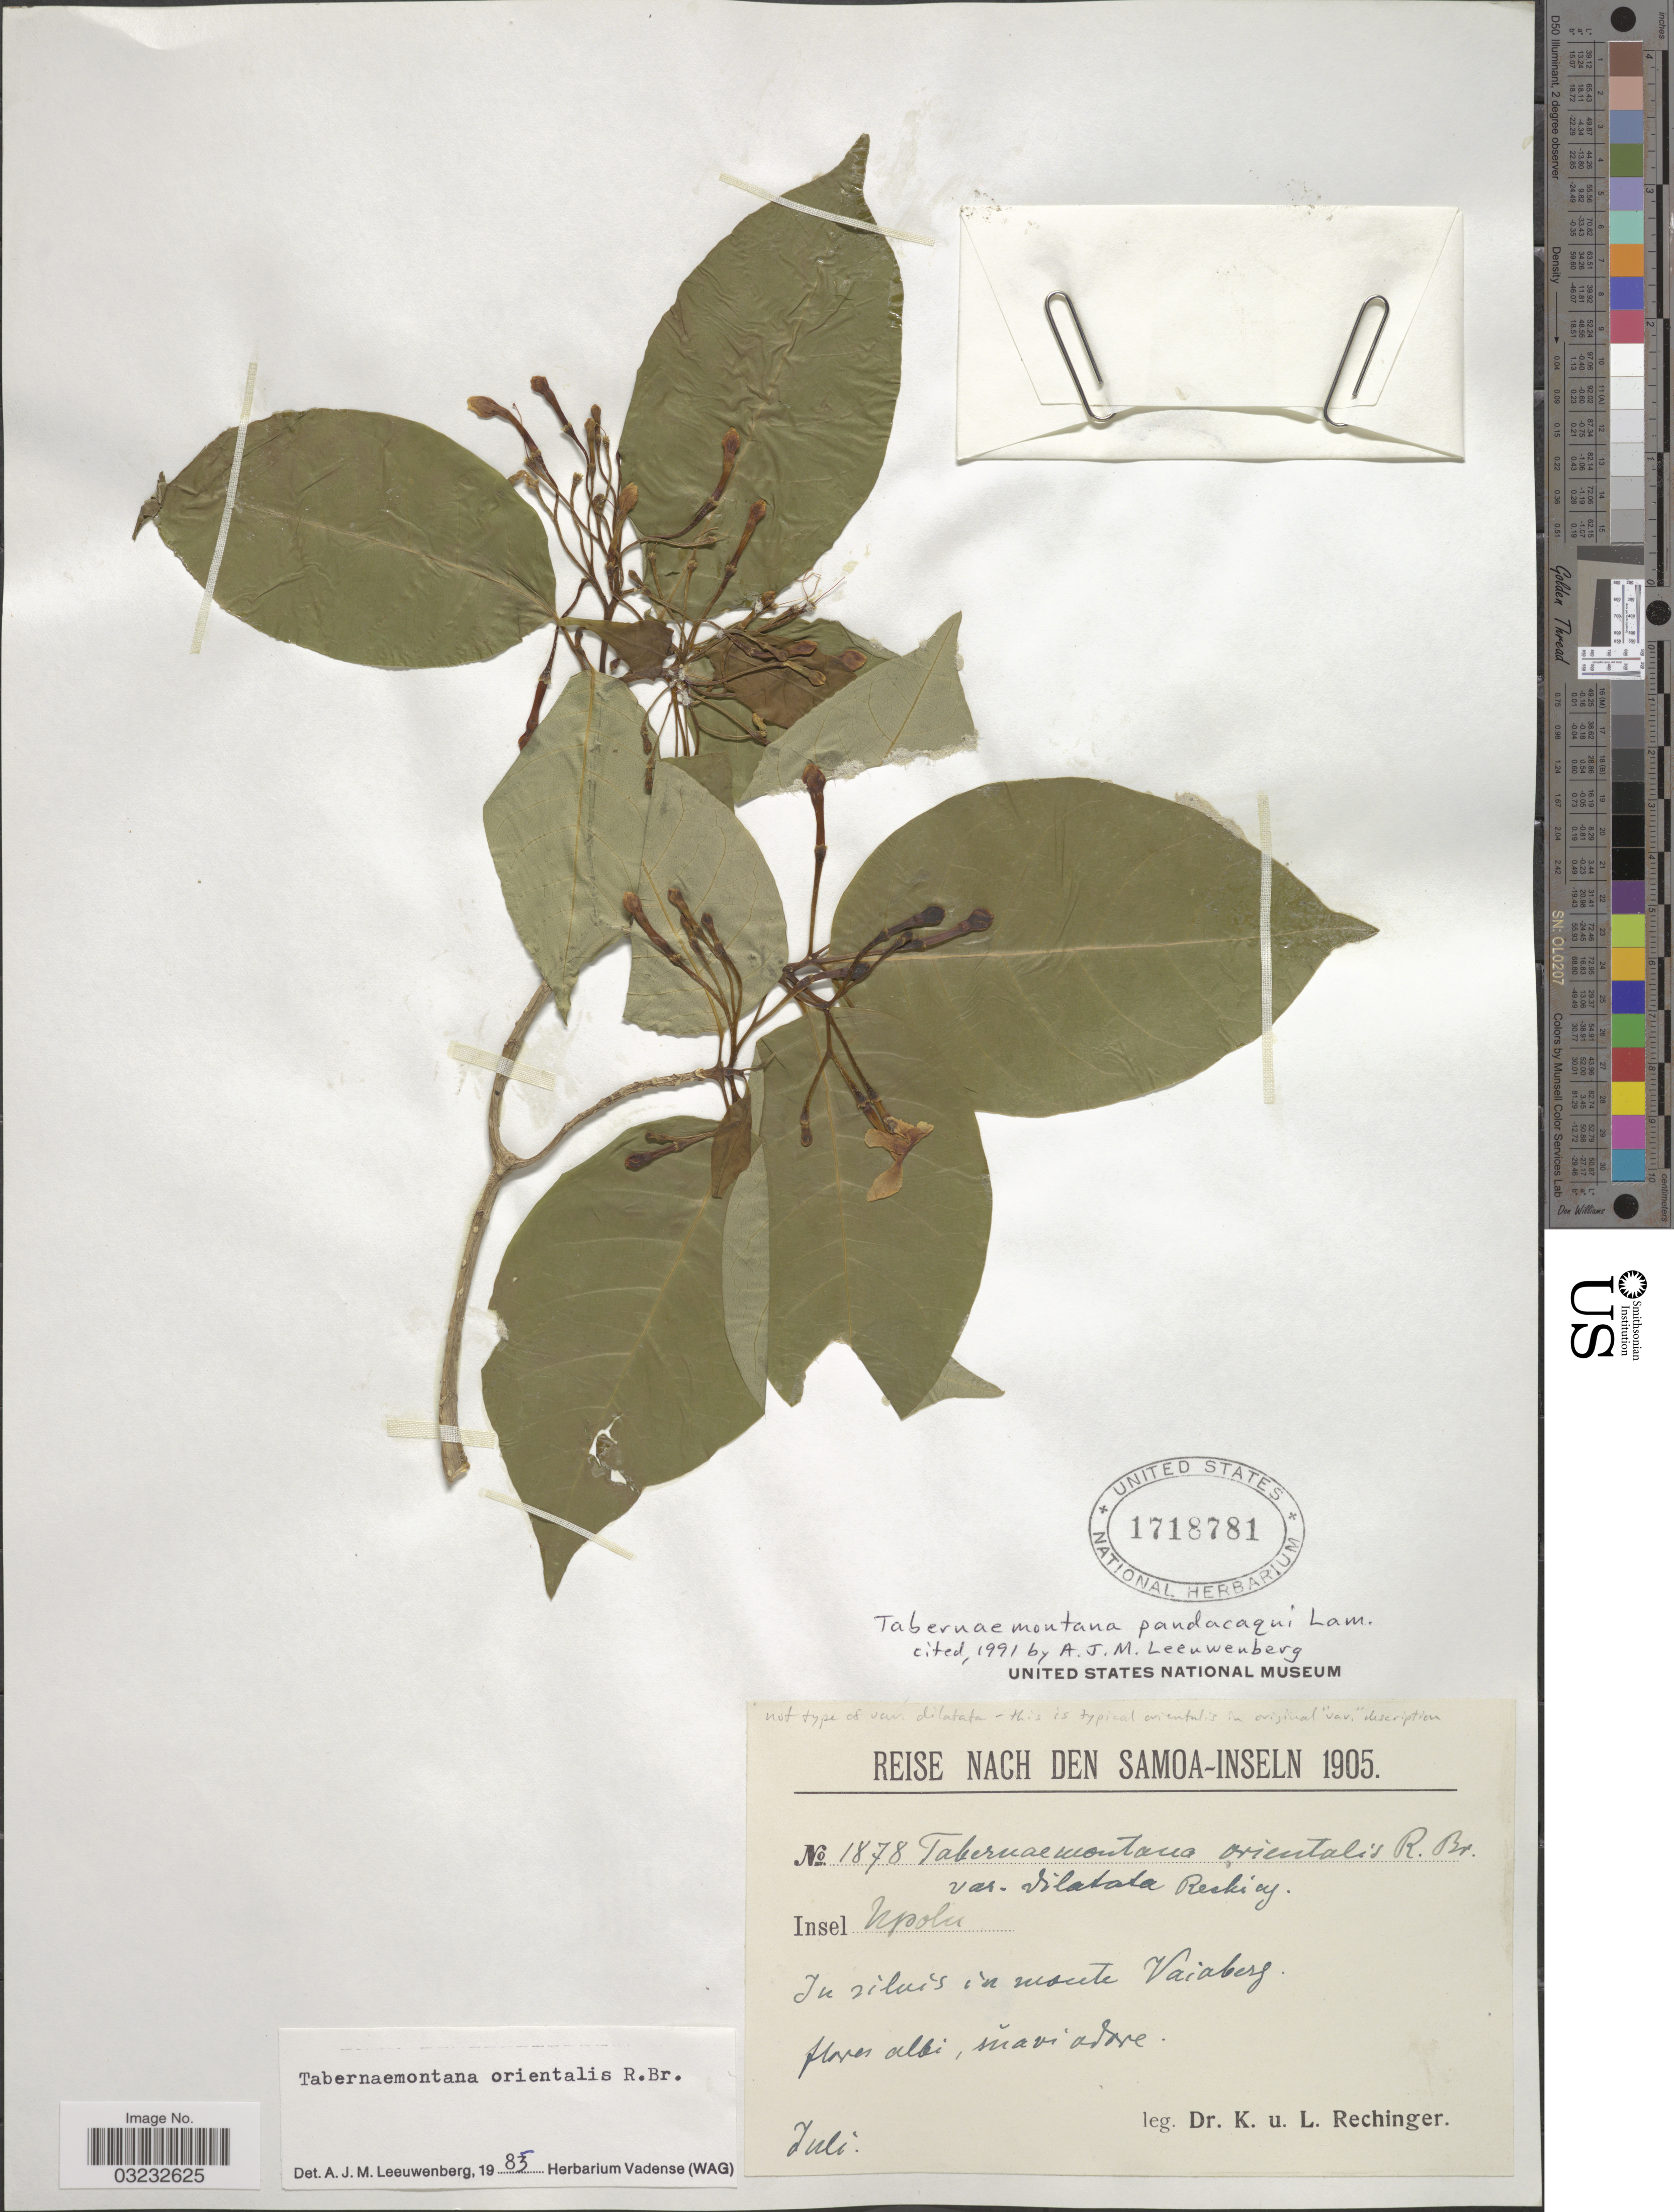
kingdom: Plantae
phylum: Tracheophyta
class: Magnoliopsida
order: Gentianales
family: Apocynaceae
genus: Tabernaemontana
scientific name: Tabernaemontana pandacaqui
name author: Poir.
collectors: K. Rechinger & L. Rechinger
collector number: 1878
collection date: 1905-07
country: Samoa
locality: Insel Upolu. In silvis in monte Vaiaberg.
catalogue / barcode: US 1718781